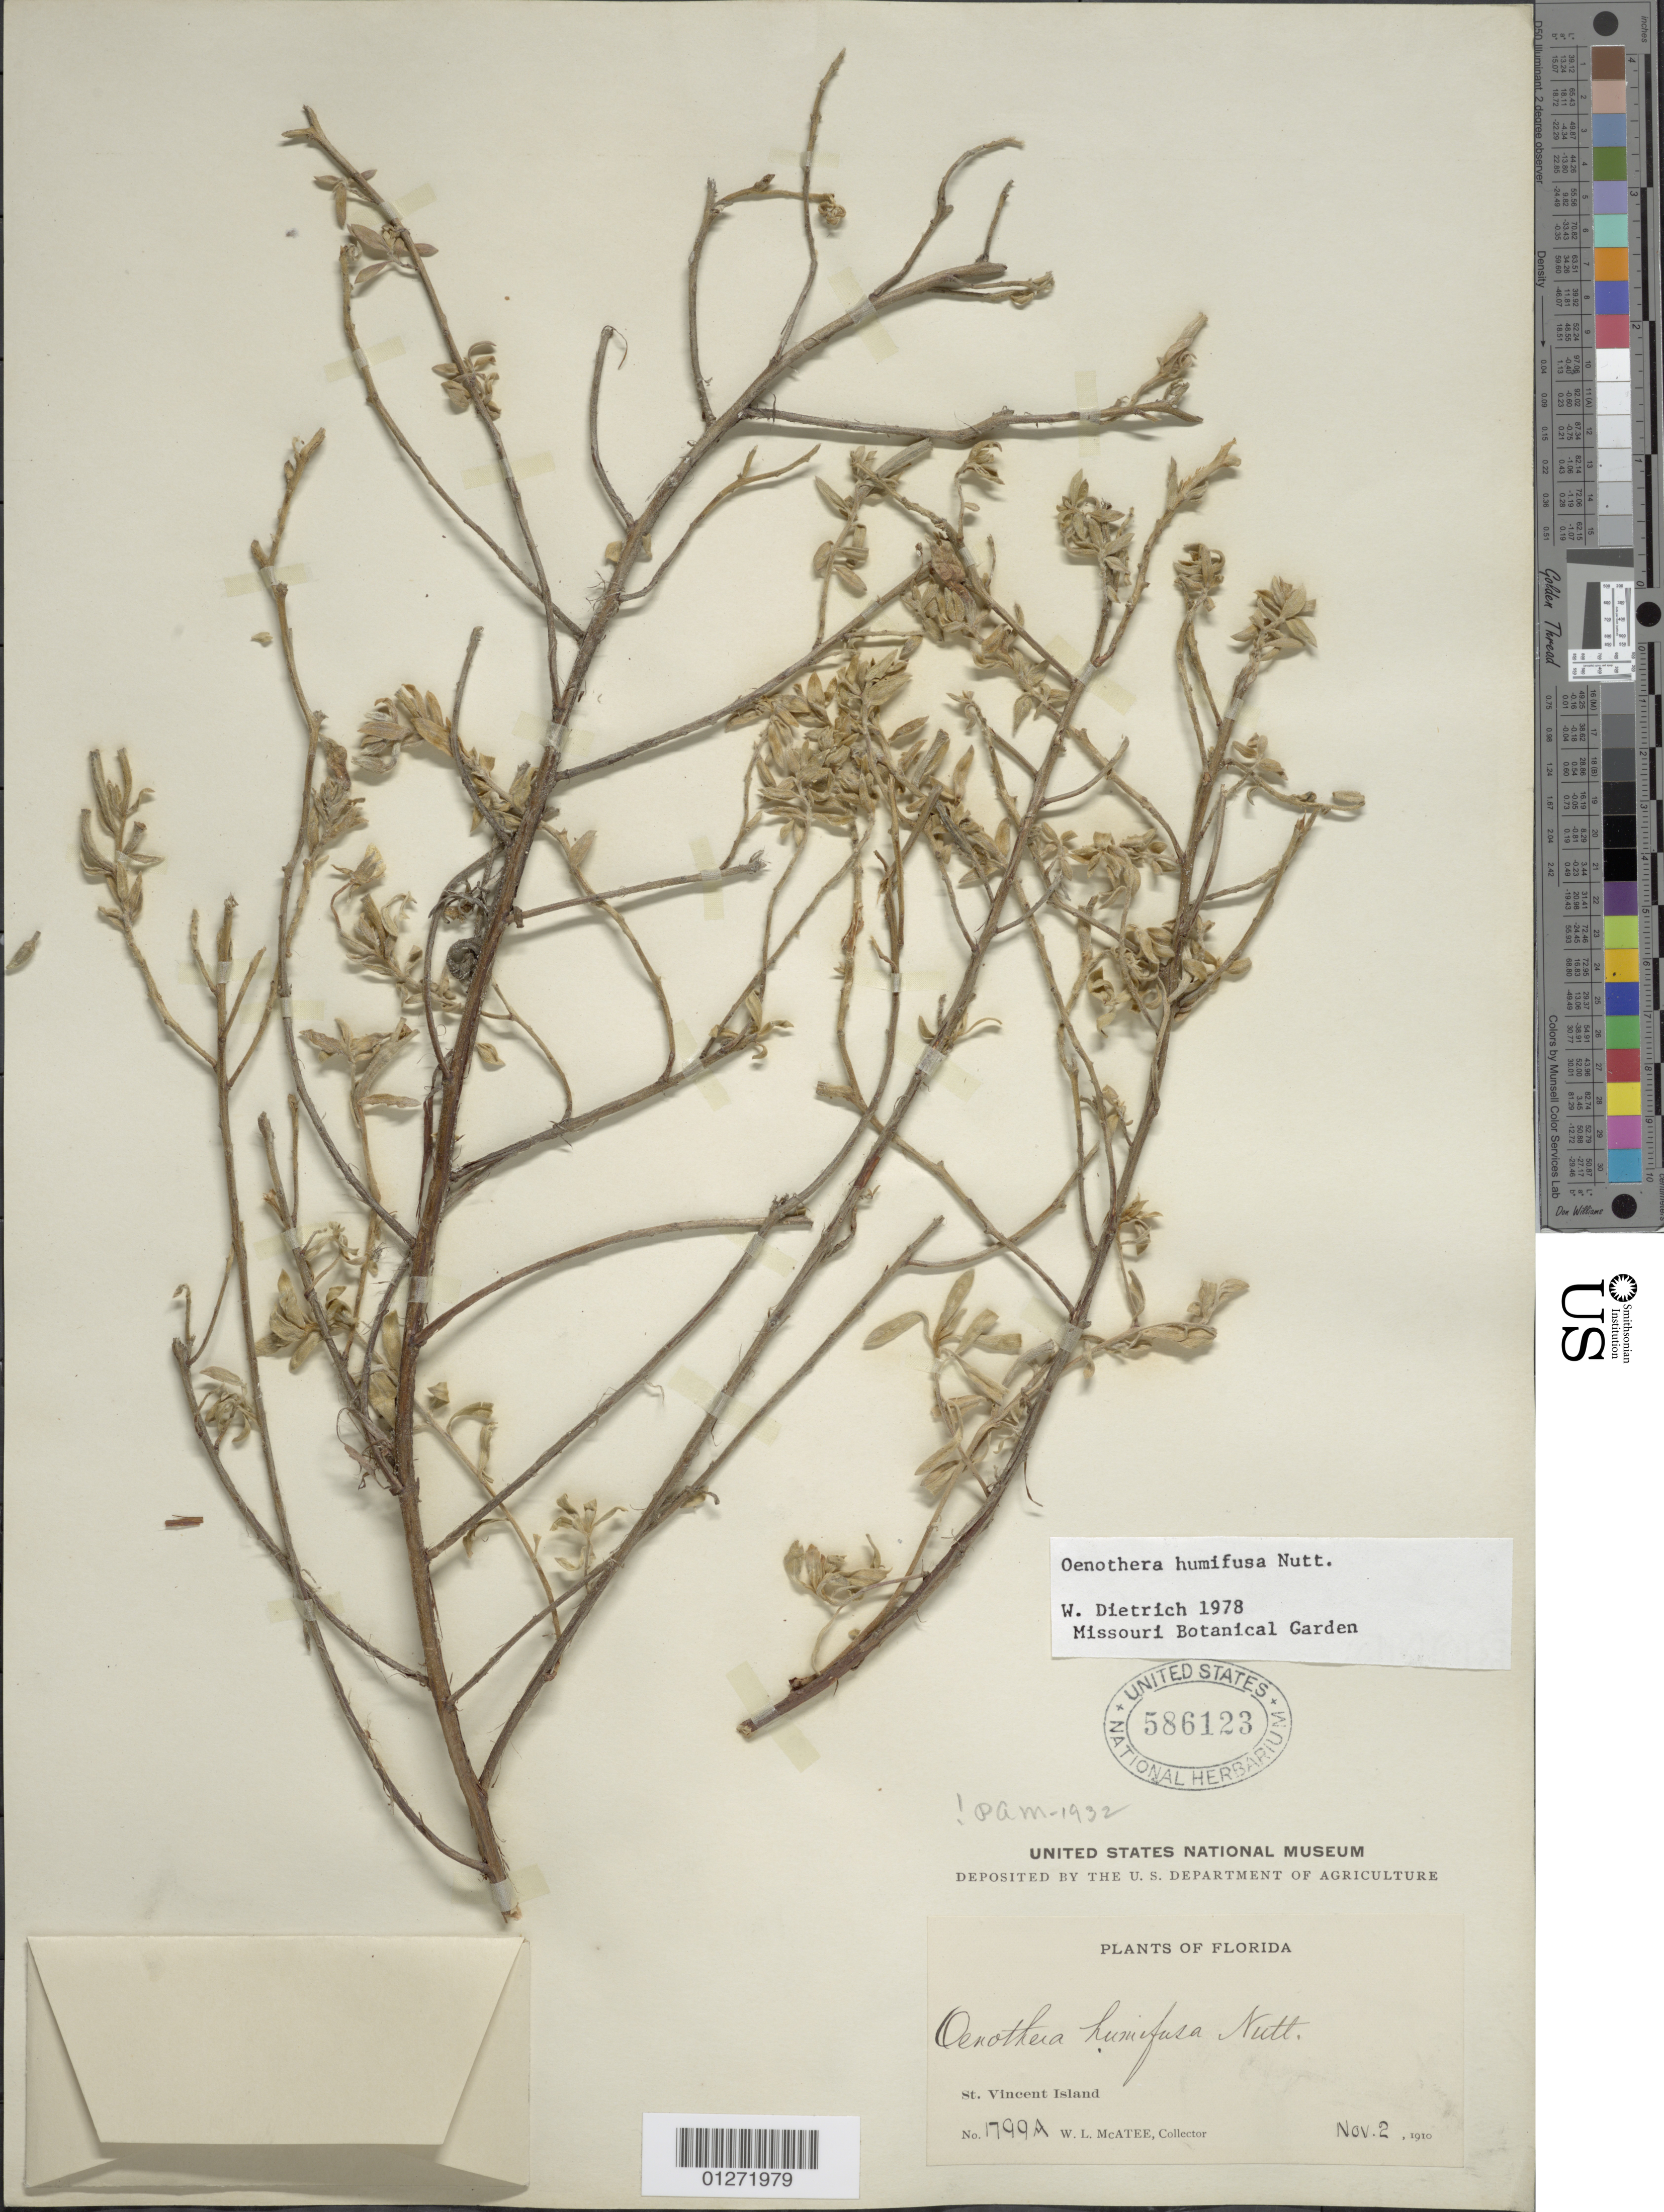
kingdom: Plantae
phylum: Tracheophyta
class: Magnoliopsida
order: Myrtales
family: Onagraceae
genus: Oenothera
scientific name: Oenothera humifusa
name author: Nutt.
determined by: Dietrich, W.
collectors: W. McAtee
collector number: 1799A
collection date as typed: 02 Nov 1910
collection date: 1910-11-02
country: United States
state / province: Florida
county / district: Franklin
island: St. Vincent Island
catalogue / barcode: US 586123